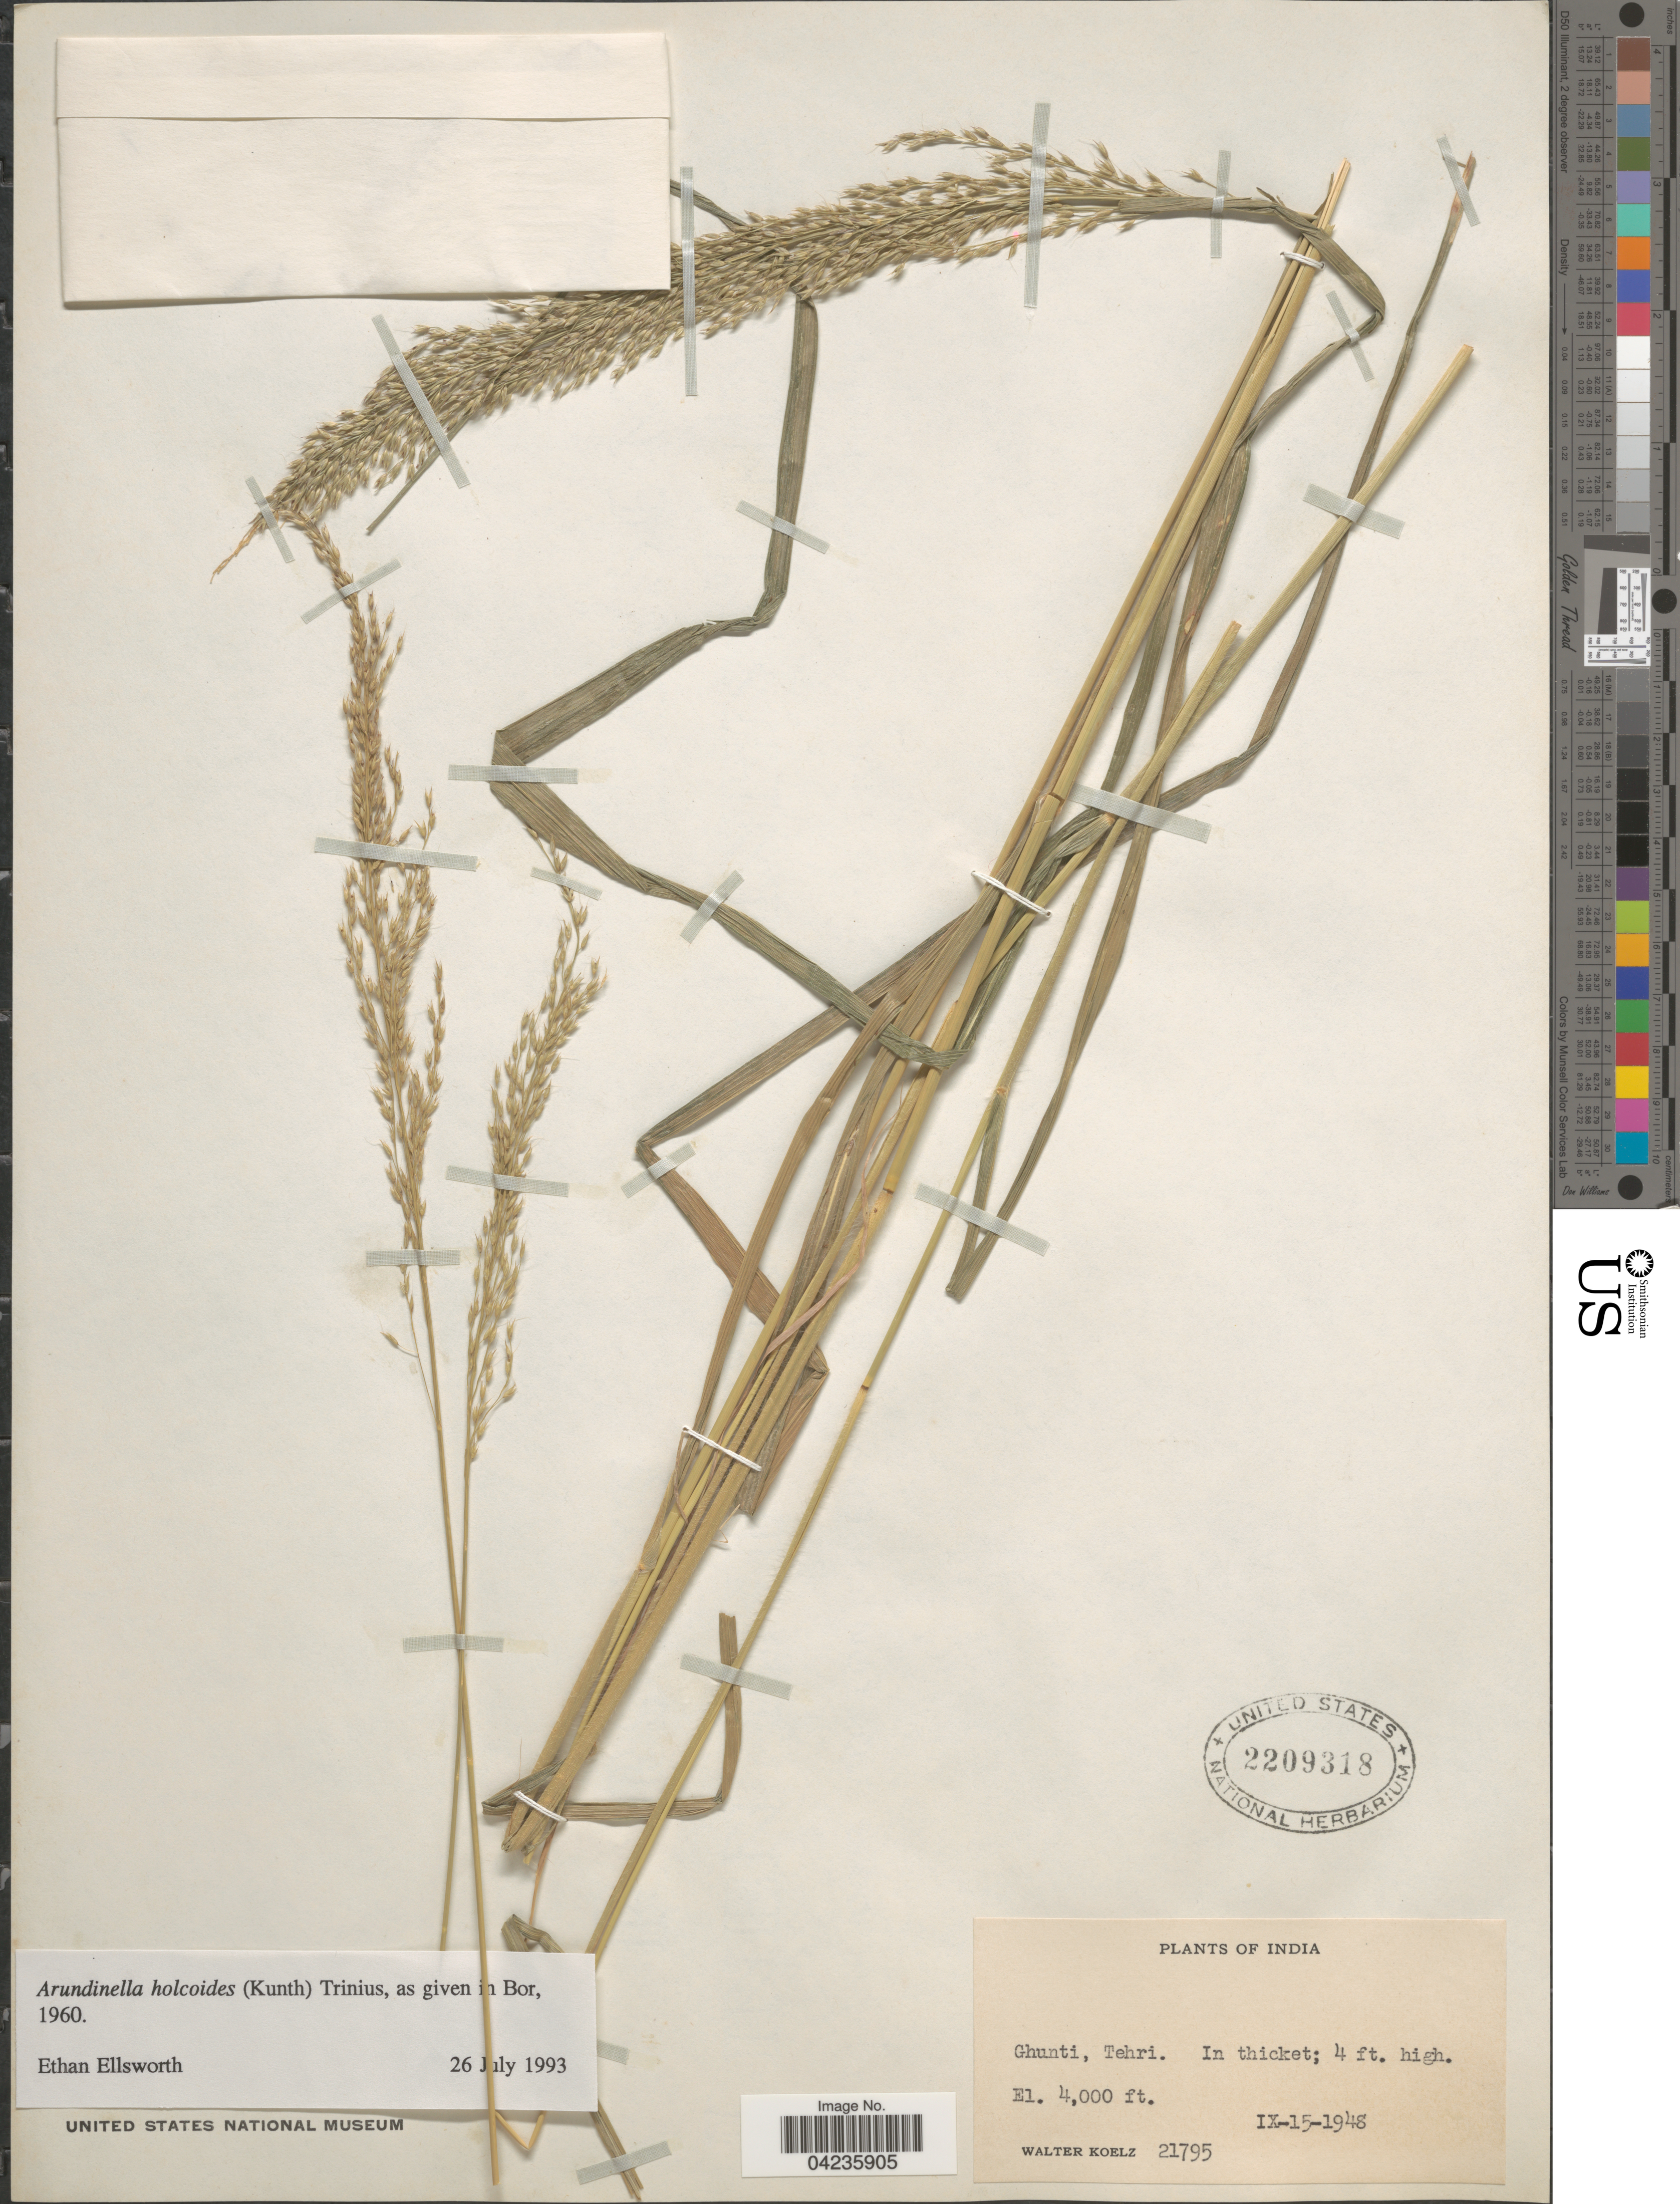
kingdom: Plantae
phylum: Tracheophyta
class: Liliopsida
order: Poales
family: Poaceae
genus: Arundinella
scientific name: Arundinella holcoides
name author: (Kunth) Trin.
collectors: W. N. Koelz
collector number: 21795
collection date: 1948-09-15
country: India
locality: Ghunti, Tehri.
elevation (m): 1219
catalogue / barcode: US 2209318